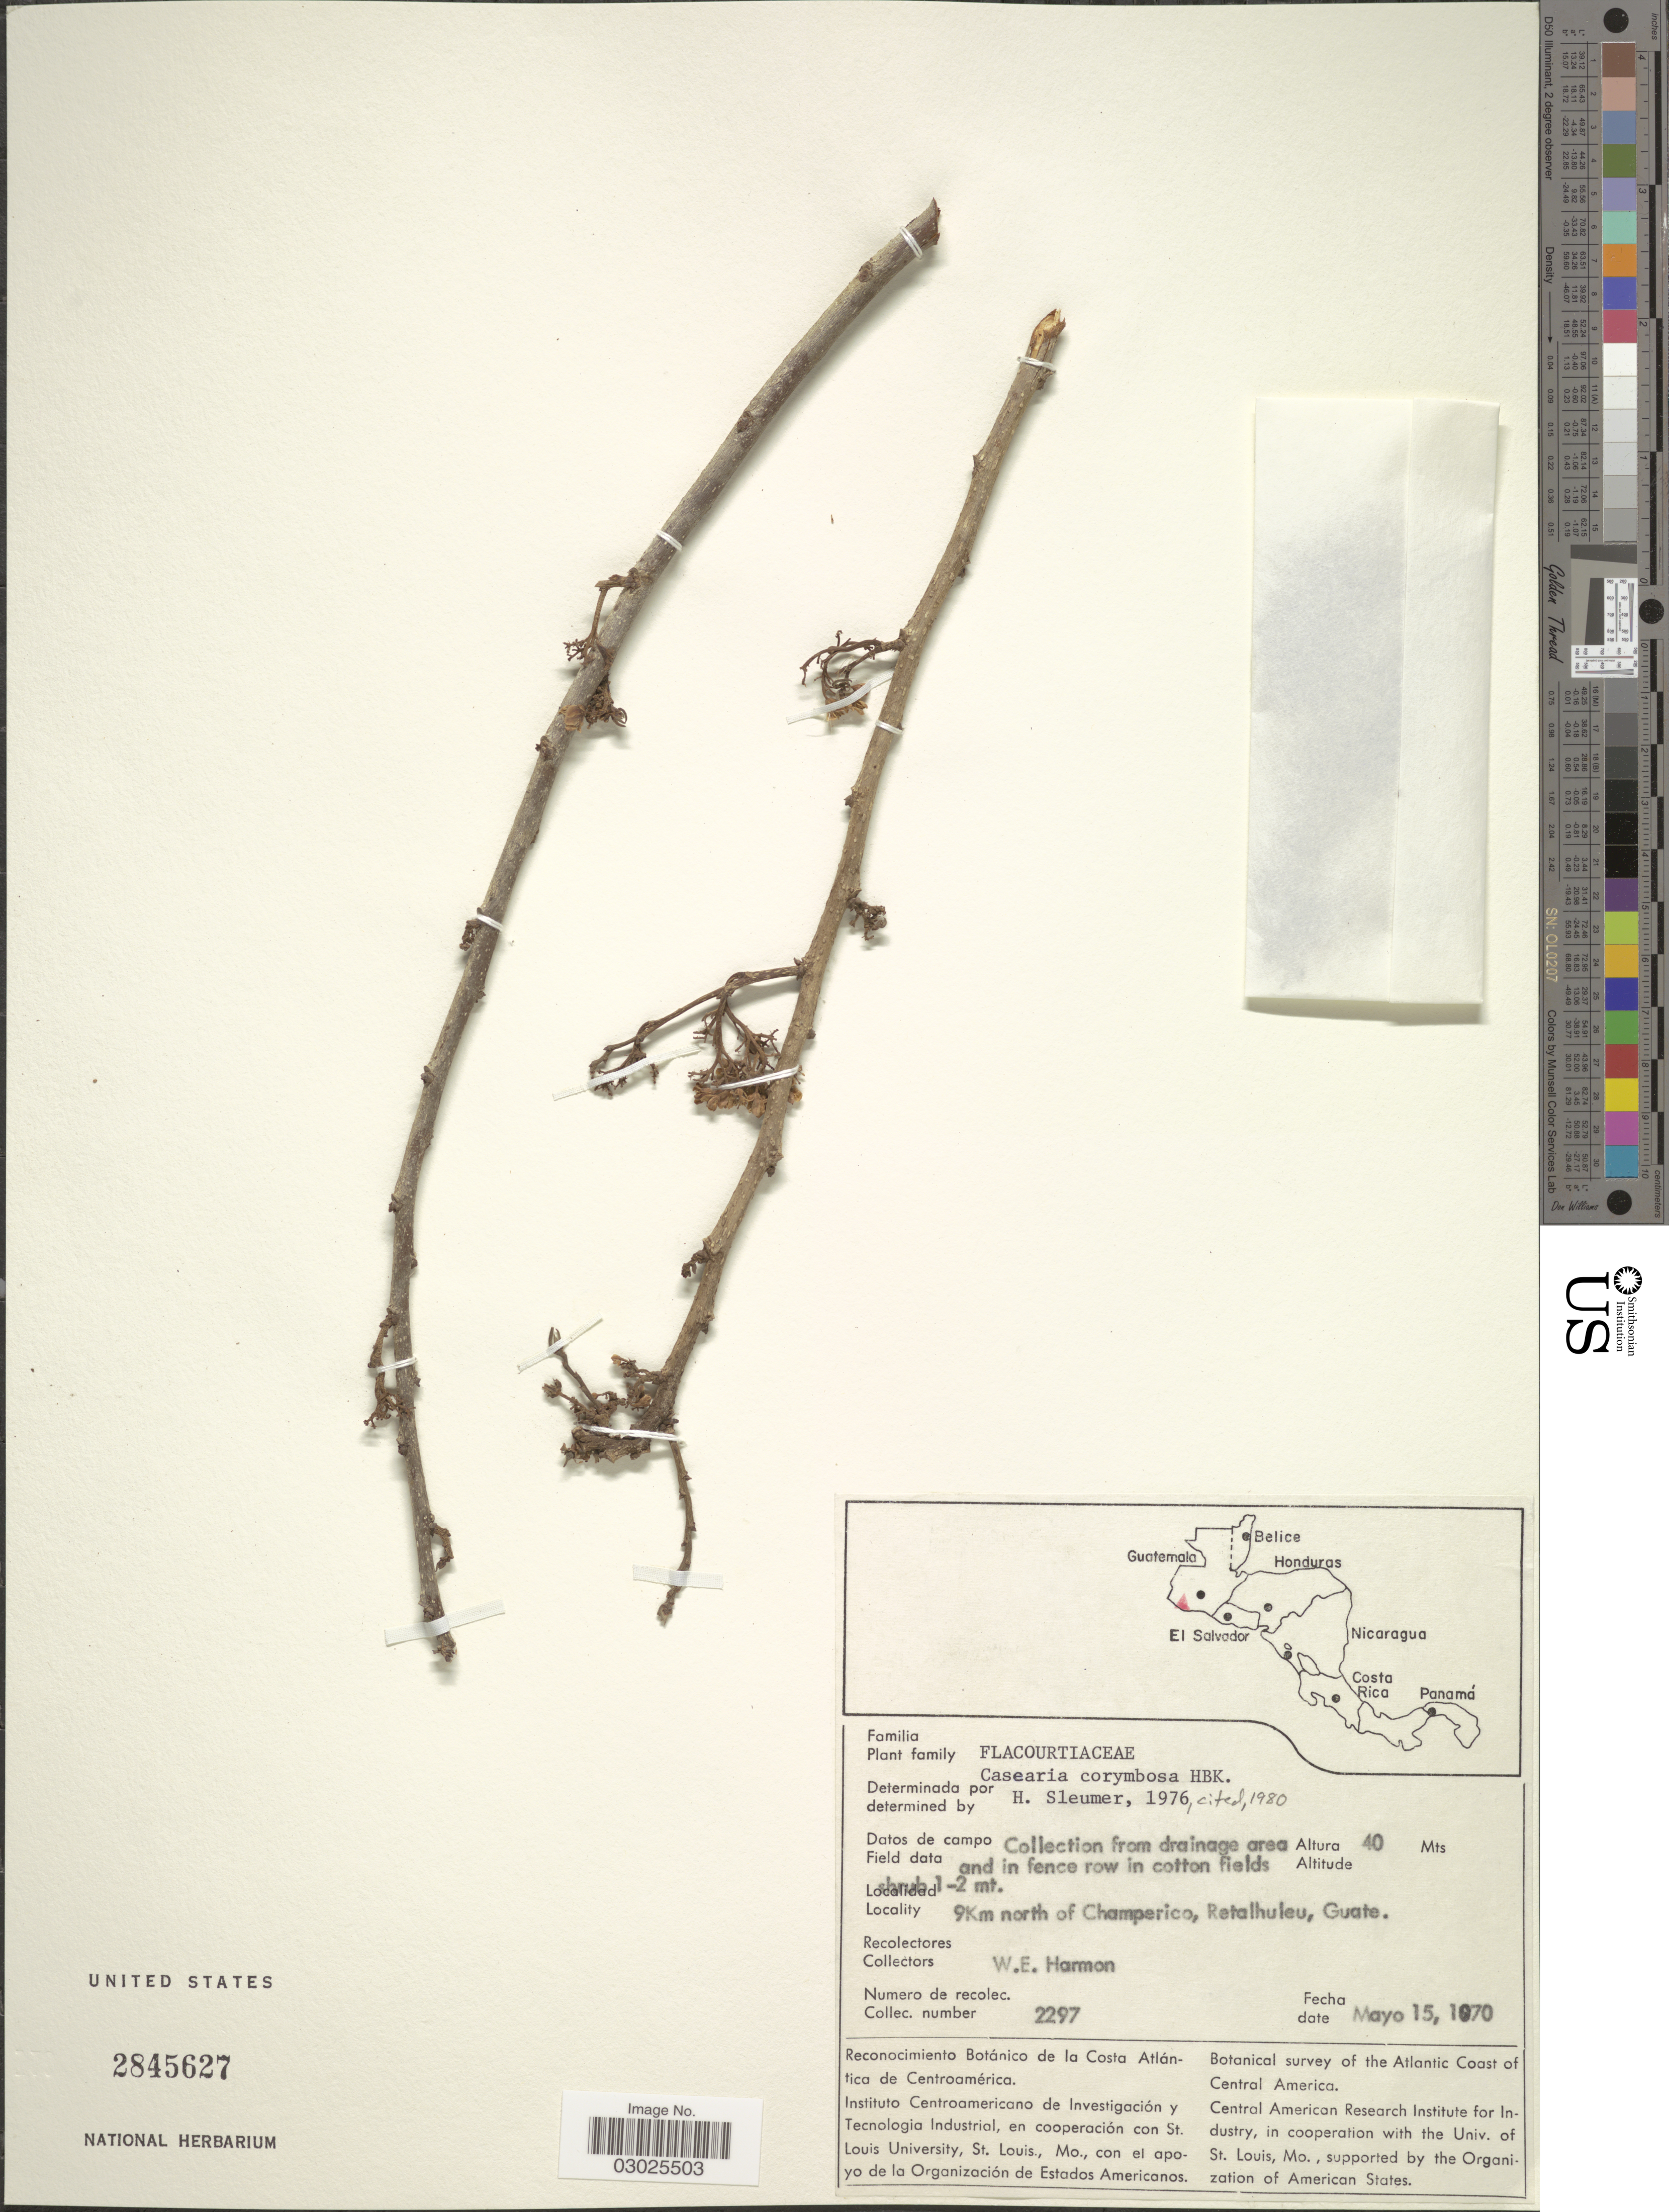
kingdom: Plantae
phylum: Tracheophyta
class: Magnoliopsida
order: Malpighiales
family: Salicaceae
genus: Casearia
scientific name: Casearia corymbosa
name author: Kunth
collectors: W. E. Harmon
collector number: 2297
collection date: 1970-05-15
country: Guatemala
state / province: Retalhuleu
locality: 9Km north of Champerico.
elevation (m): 400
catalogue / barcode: US 2845627